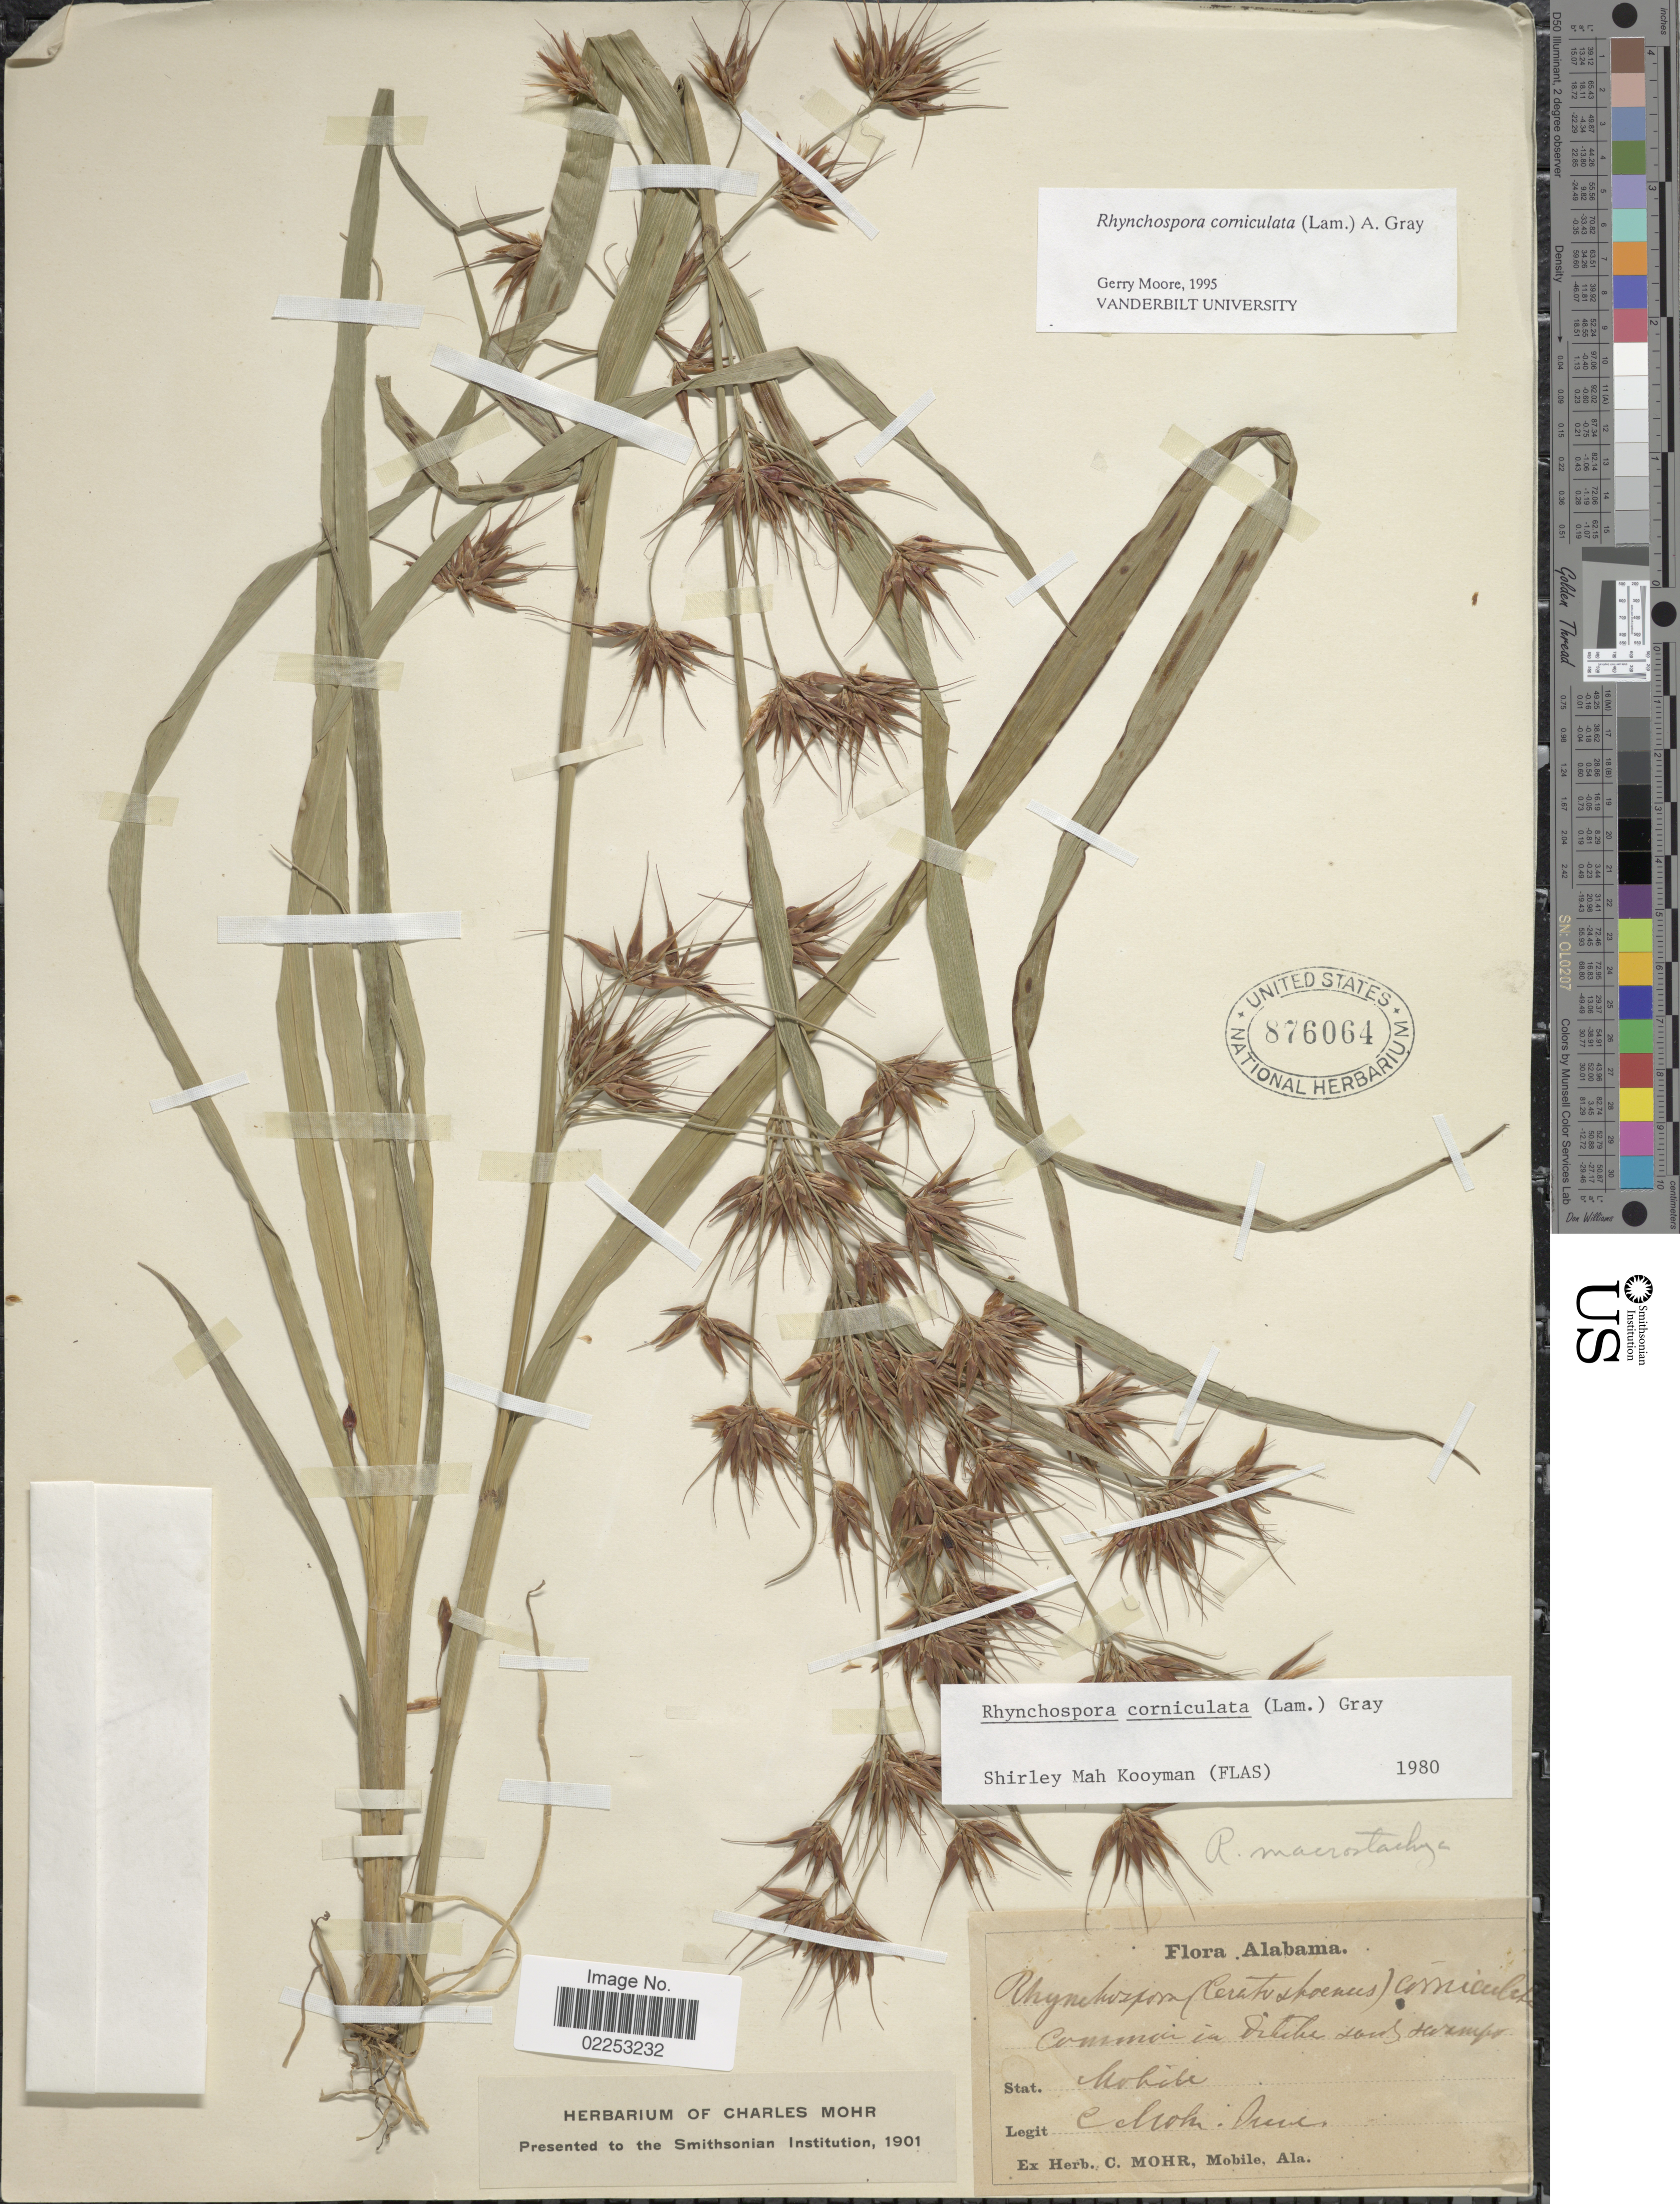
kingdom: Plantae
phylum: Tracheophyta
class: Liliopsida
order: Poales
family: Cyperaceae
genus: Rhynchospora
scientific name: Rhynchospora corniculata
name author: (Lam.) A. Gray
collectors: Mohr, C. T. (herbarium)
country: United States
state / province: Alabama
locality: Mobile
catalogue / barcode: US 876064